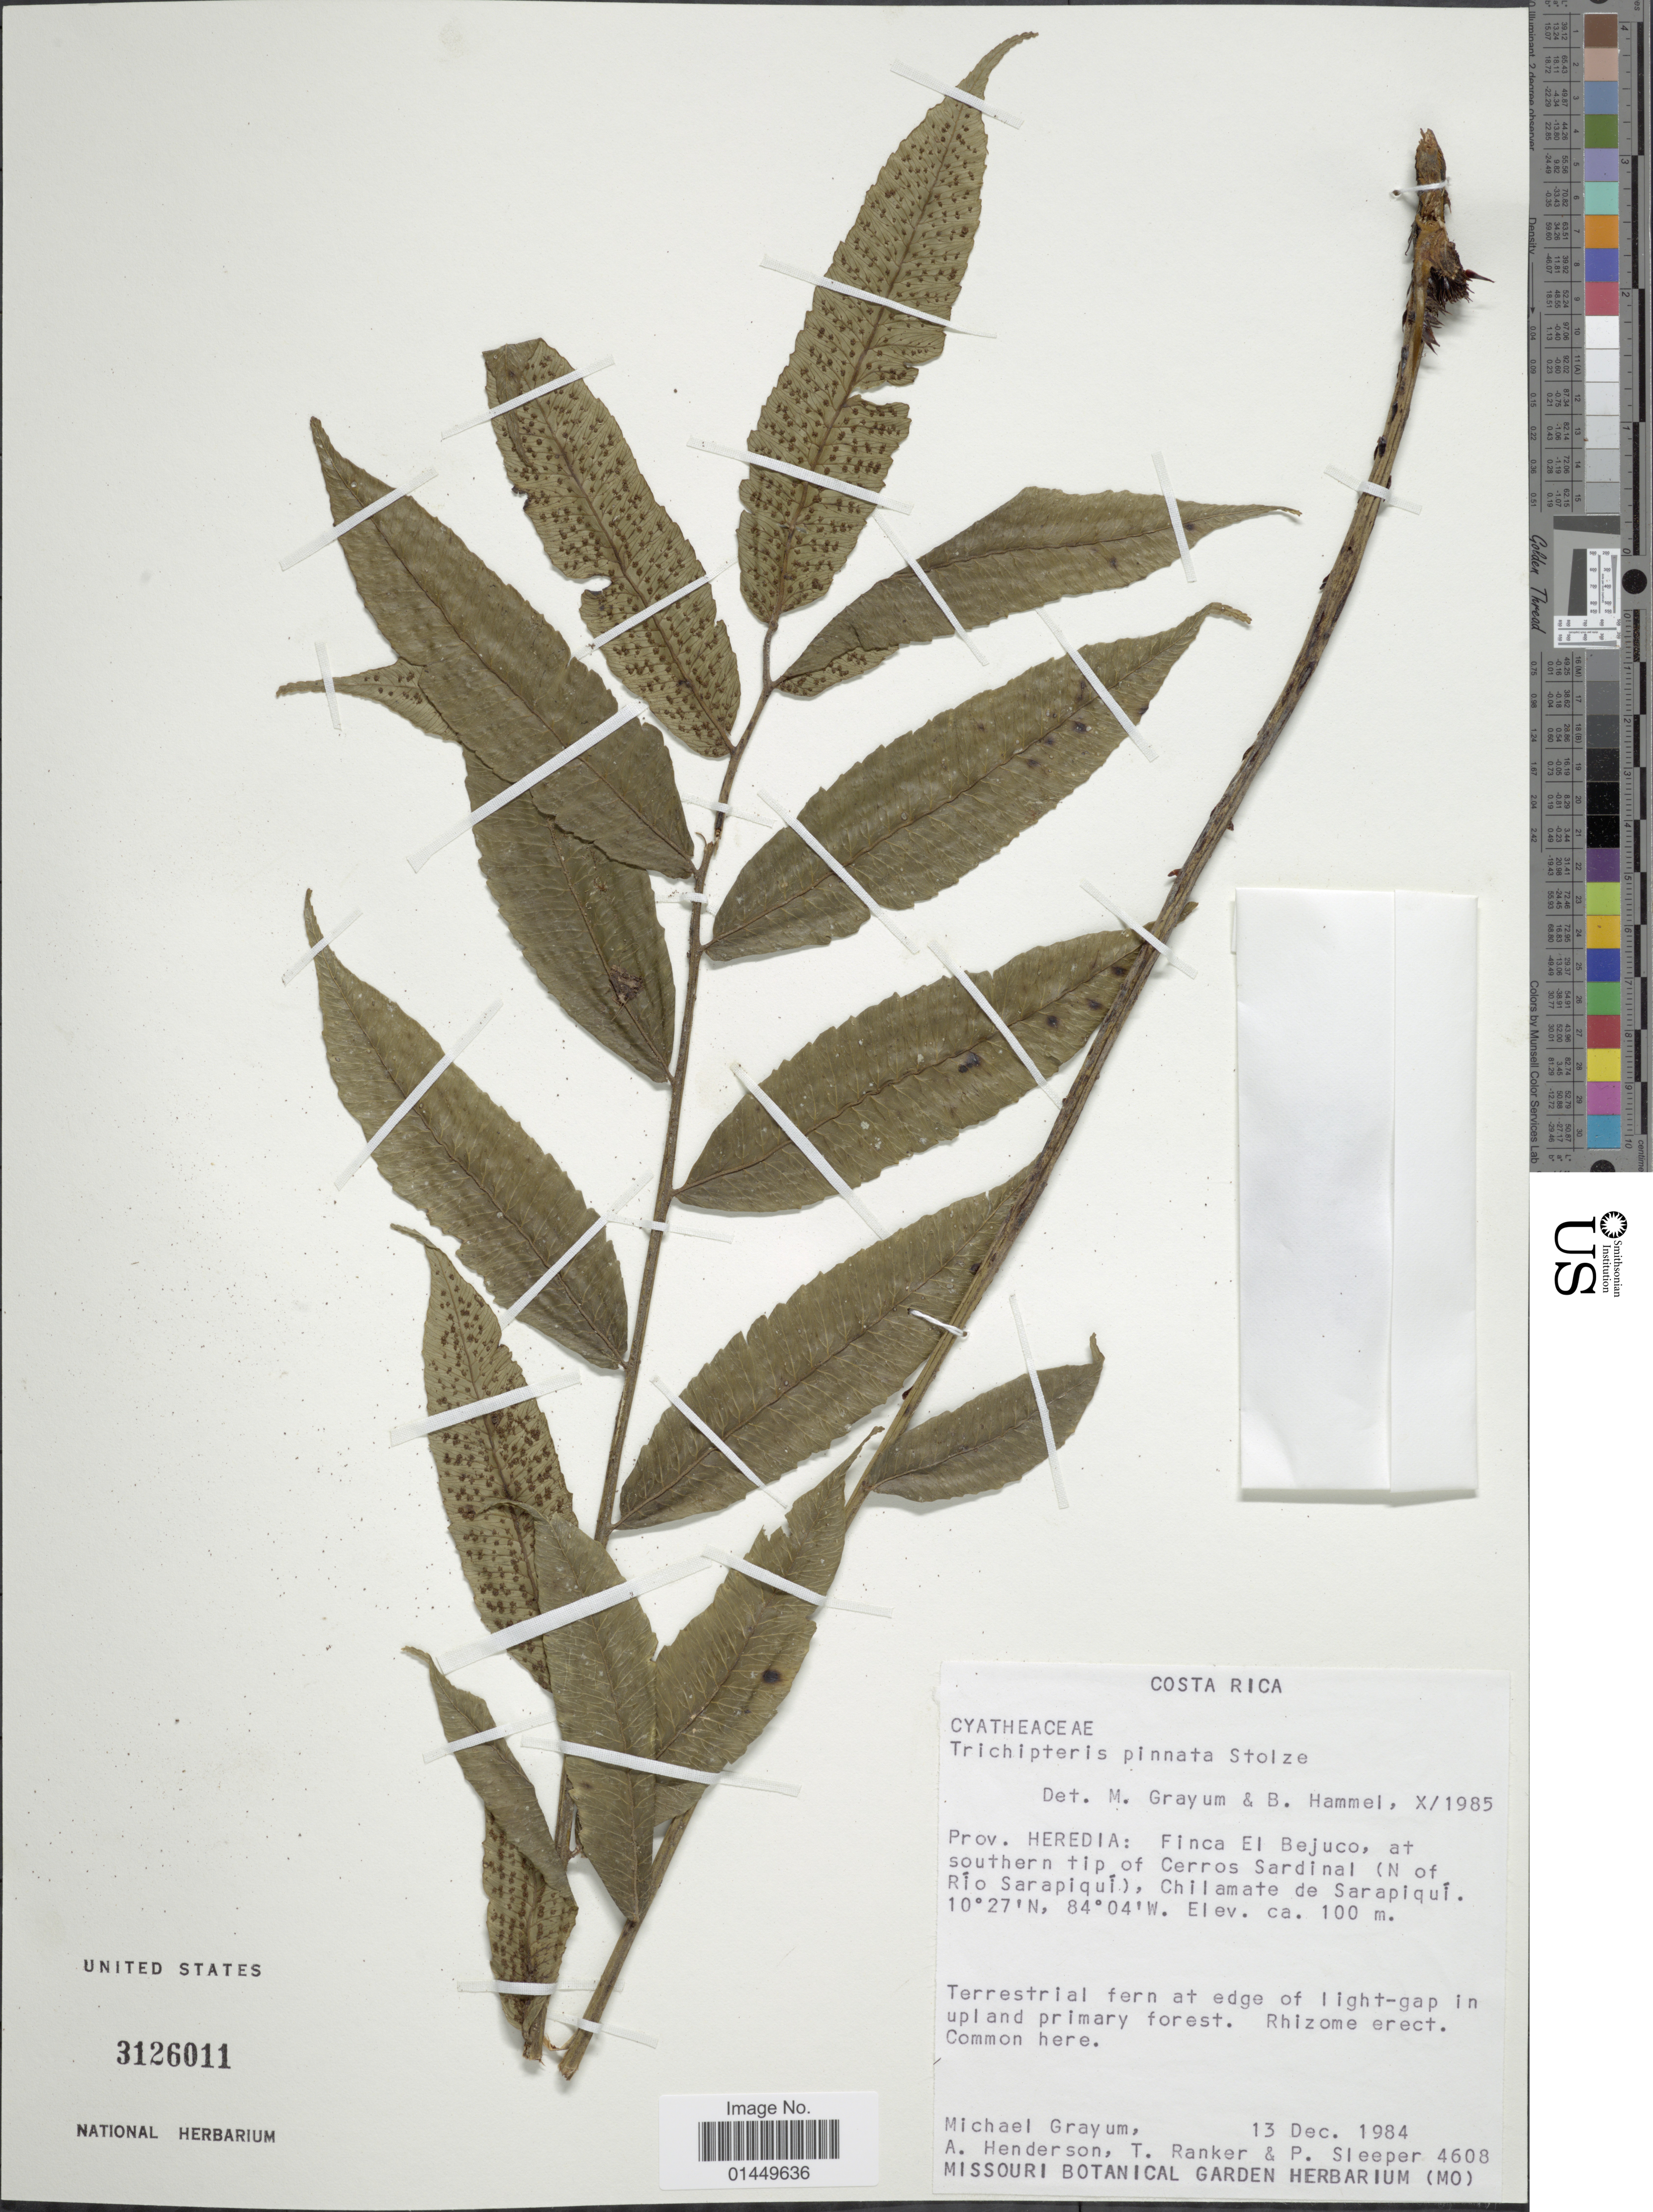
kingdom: Plantae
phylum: Tracheophyta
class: Polypodiopsida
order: Cyatheales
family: Cyatheaceae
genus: Cyathea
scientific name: Cyathea stolzei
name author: A.R. Sm. ex Lellinger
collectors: M. H. Grayum, A. Henderson, T. A. Ranker & P. Sleeper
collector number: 4608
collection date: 1984-12-13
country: Costa Rica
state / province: Heredia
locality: Prov. Heredia, Finca El Bejuco, at southern tip of Cerros Sardinal (N of Rio Sarapiqui), Chilamate de Sarapiqui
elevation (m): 100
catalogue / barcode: US 3126011